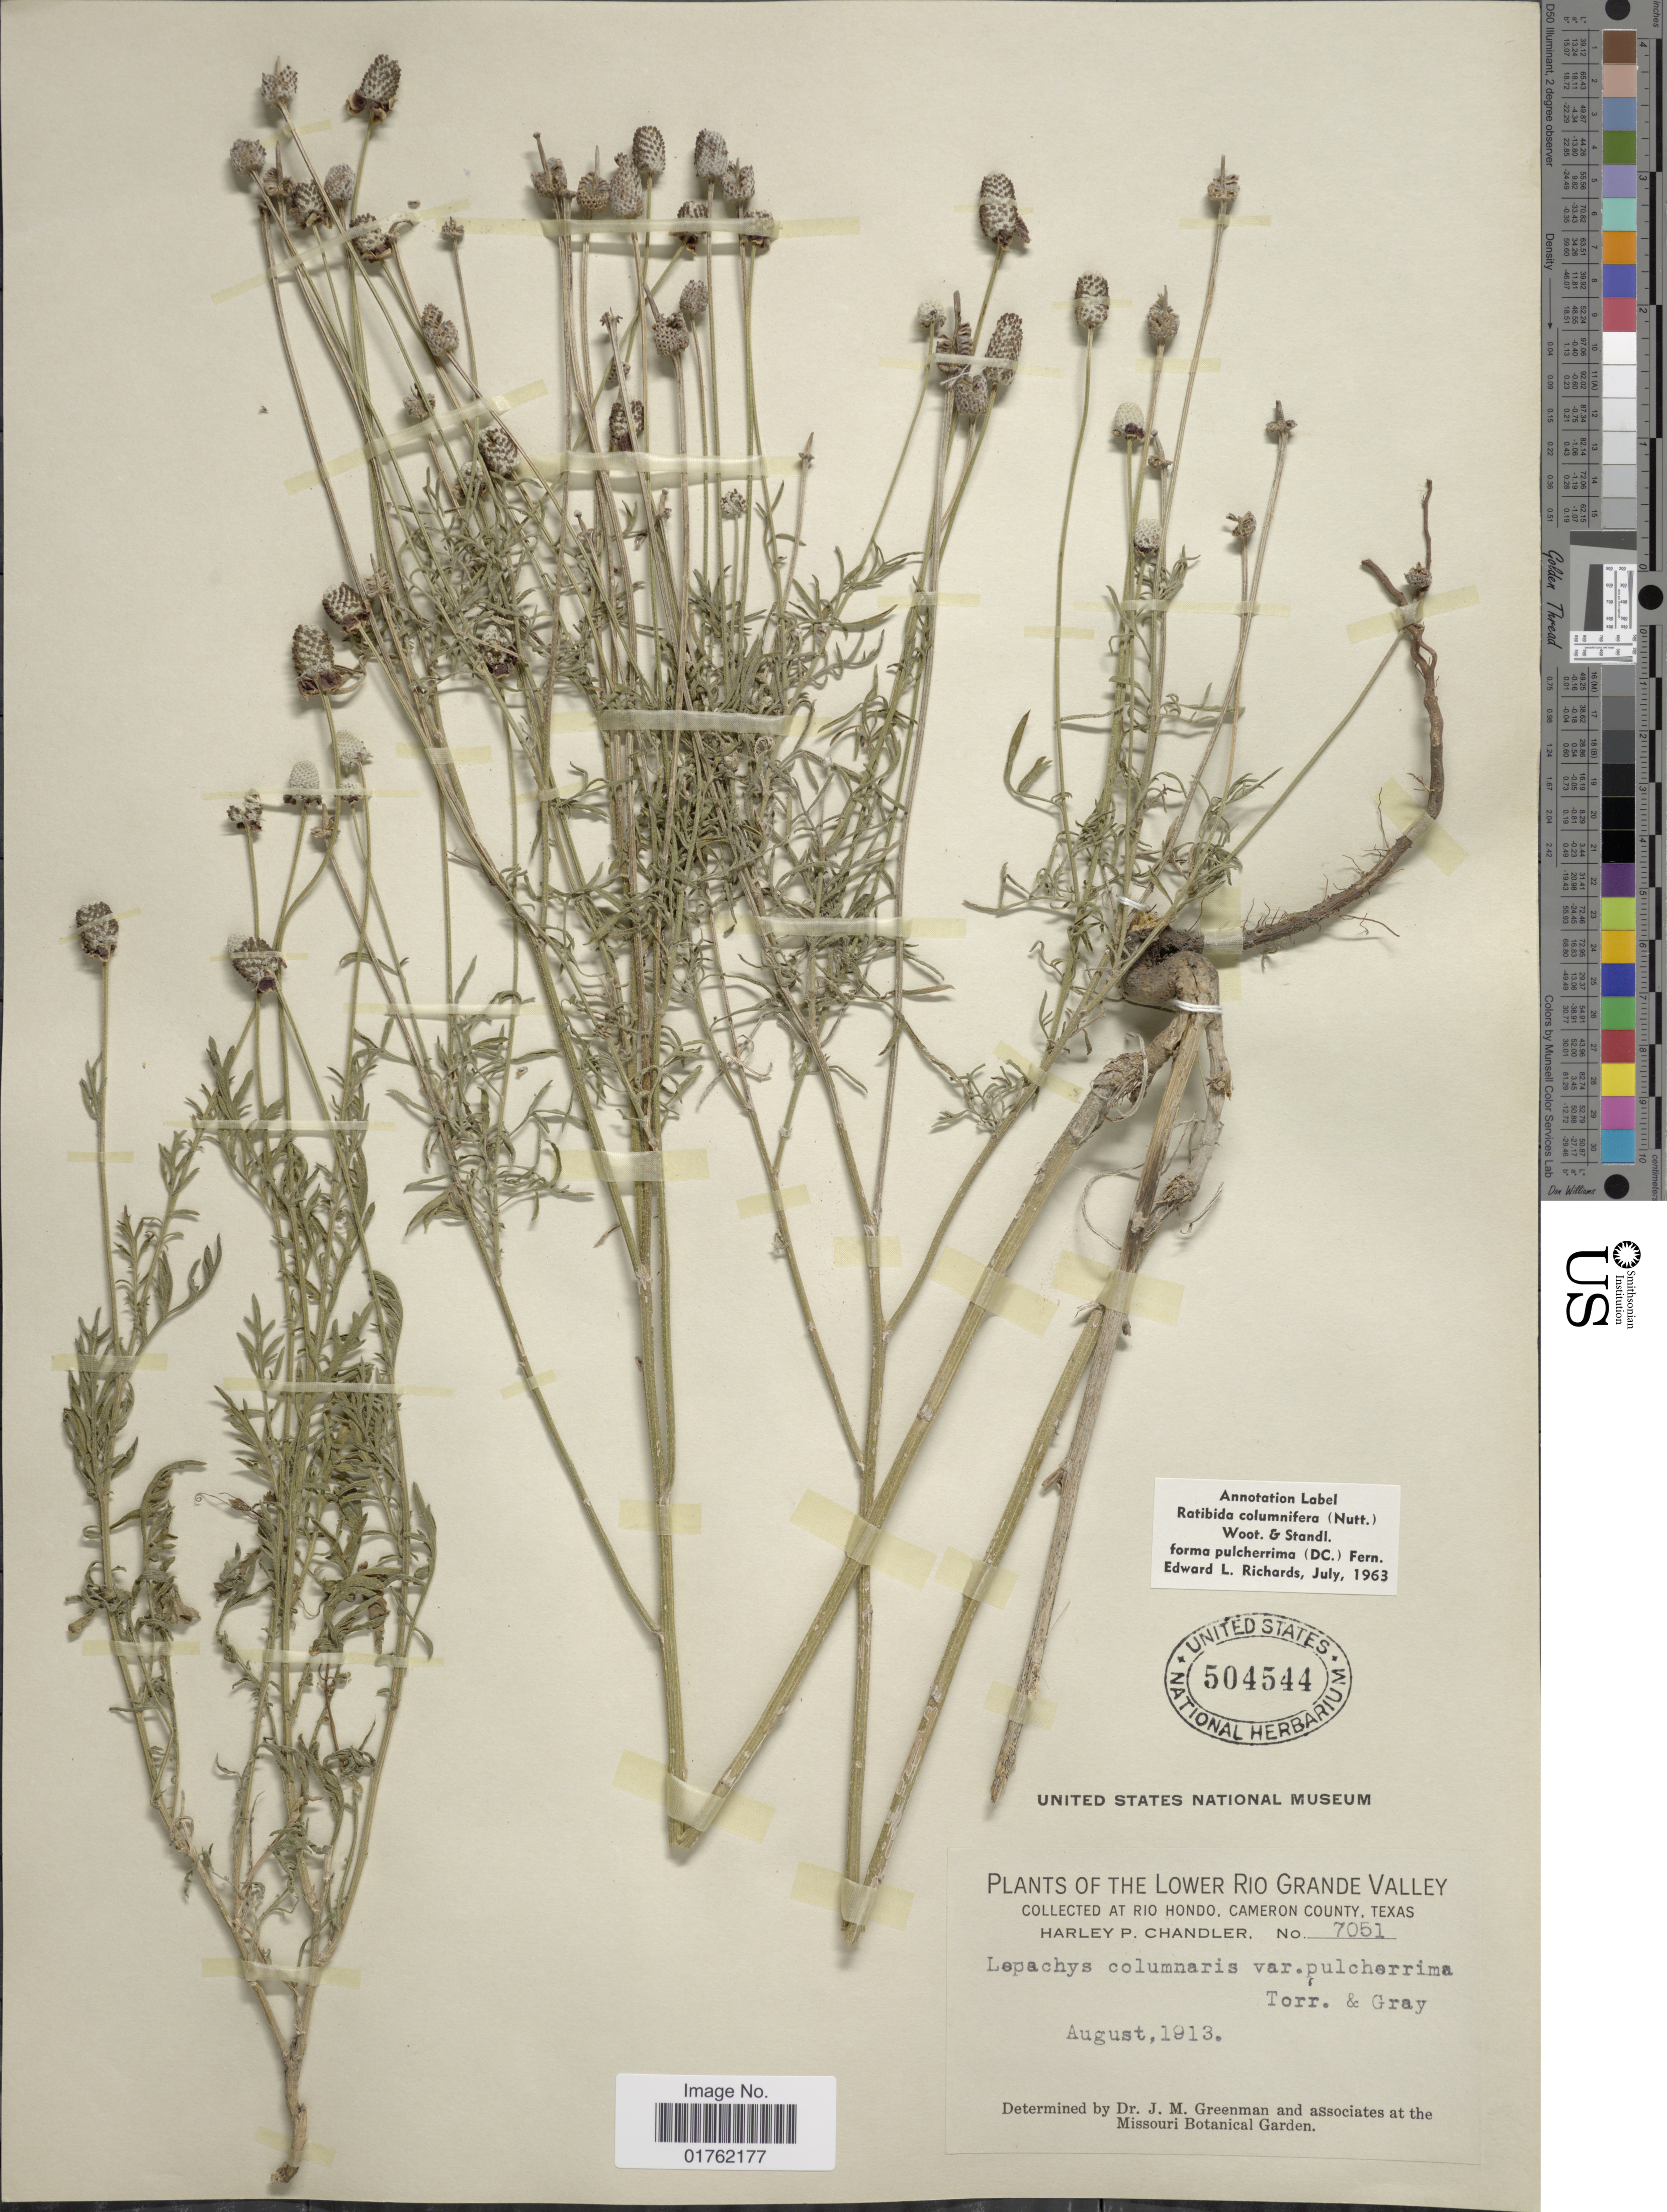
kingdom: Plantae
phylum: Tracheophyta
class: Magnoliopsida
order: Asterales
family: Asteraceae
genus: Ratibida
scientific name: Ratibida columnaris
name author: (Pursh) D. Don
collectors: H. Chandler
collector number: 7051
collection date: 1913-08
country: United States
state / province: Texas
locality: The Lower Rio Grande valley, at Rio Hondo, Cameron County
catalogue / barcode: US 504544